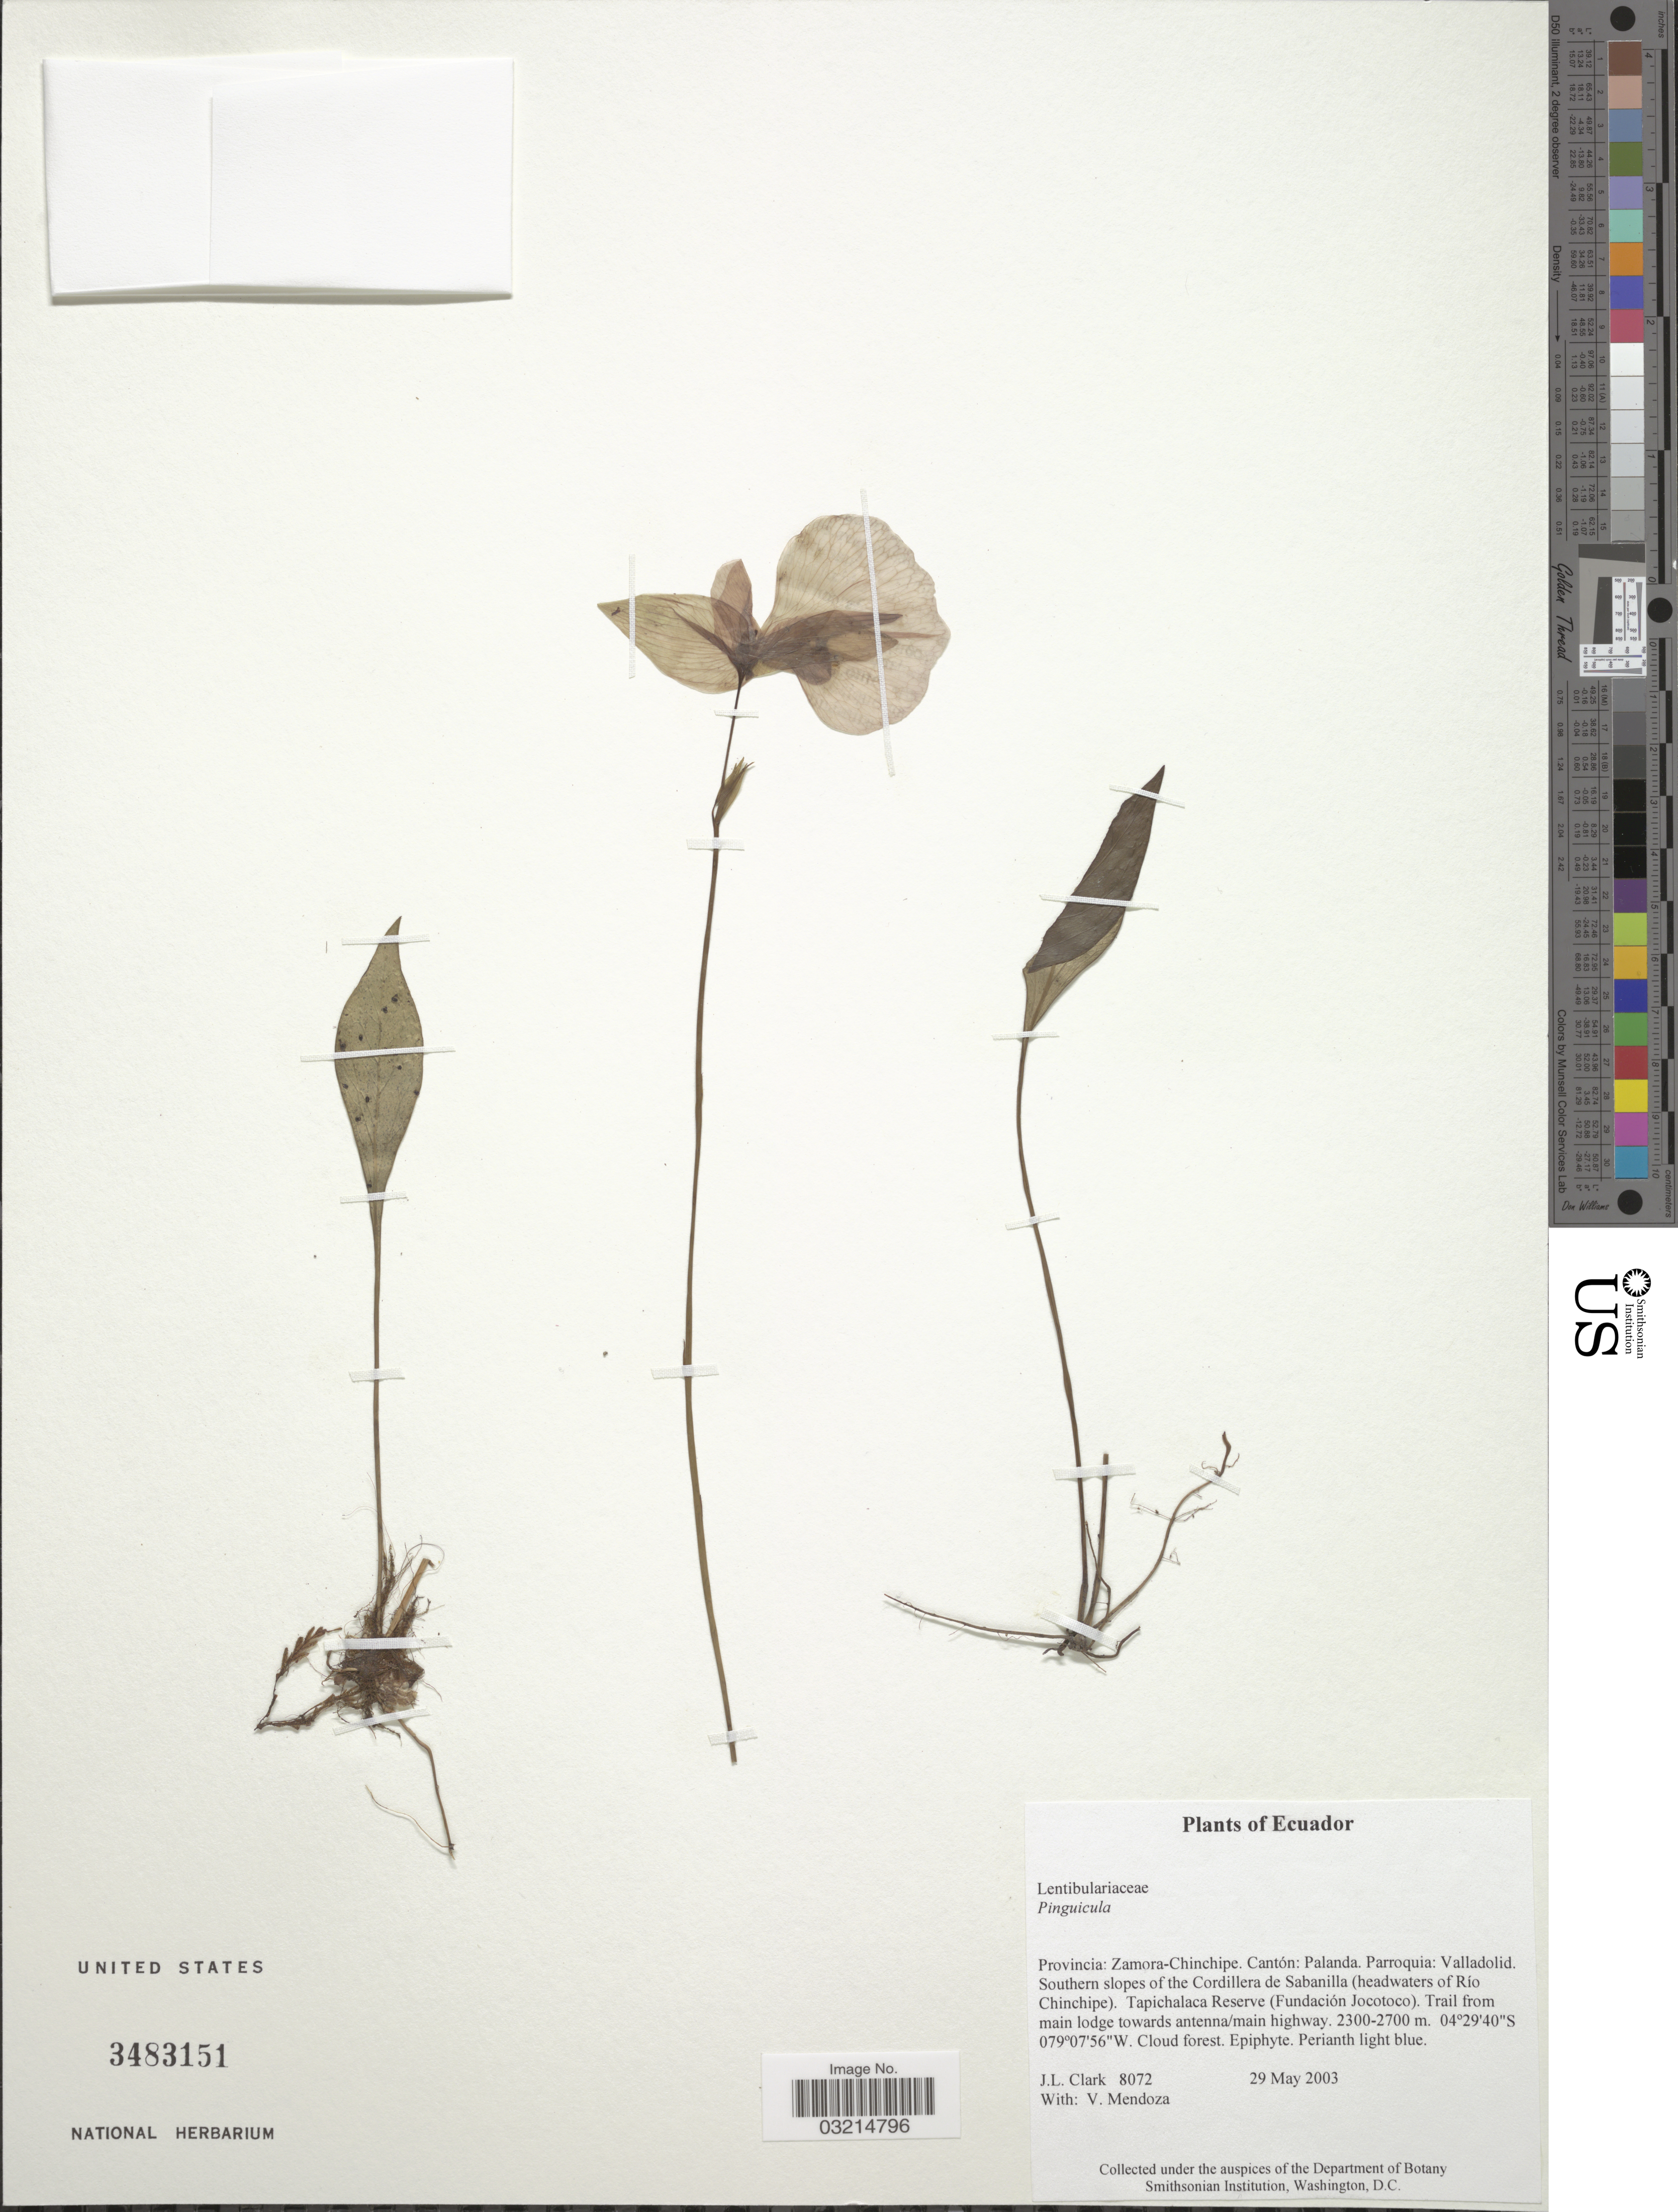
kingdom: Plantae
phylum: Tracheophyta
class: Magnoliopsida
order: Lamiales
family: Lentibulariaceae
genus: Pinguicula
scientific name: Pinguicula sp.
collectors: J. L. Clark & V. Mendoza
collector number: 8072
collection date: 2003-05-29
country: Ecuador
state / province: Zamora-Chinchipe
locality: Cantón: Palanda. Parroquia: Valladolid. Southern slopes of the Cordillera de Sabanilla (headwaters of Río Chinchipe). Tapichalaca Reserve (Fundación Jocotoco).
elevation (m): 2300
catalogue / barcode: US 3483151